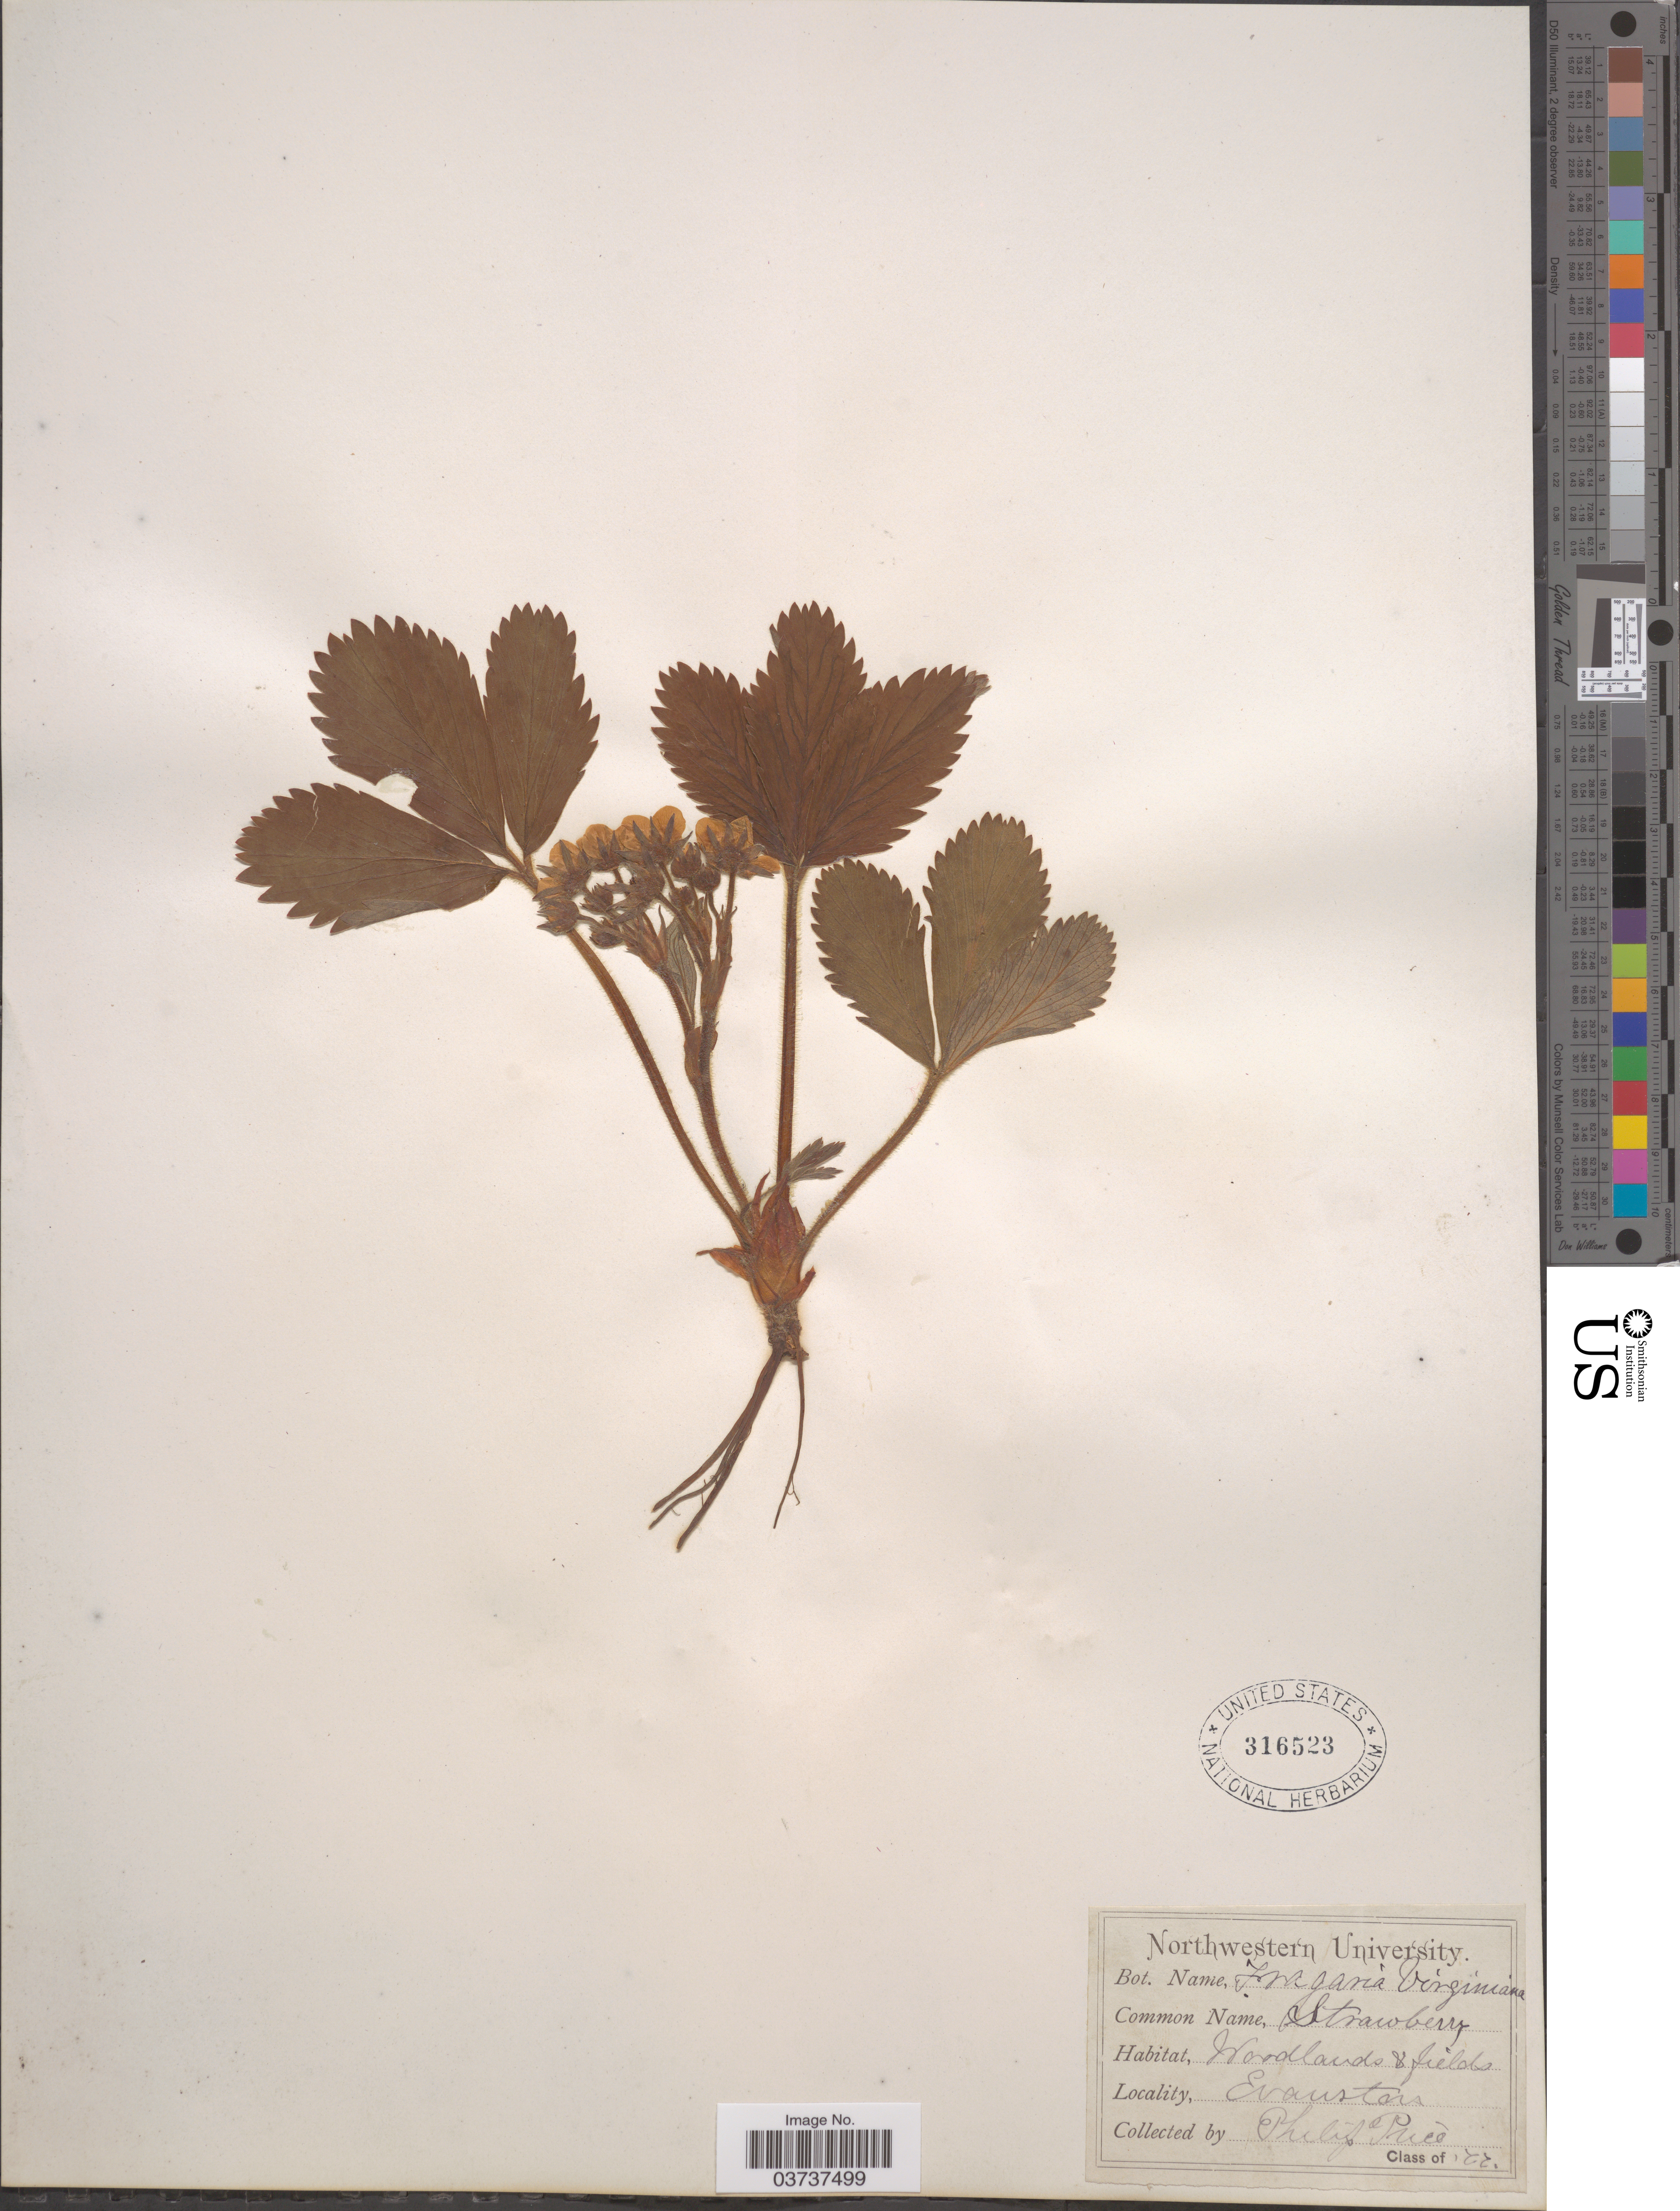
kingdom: Plantae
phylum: Tracheophyta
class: Magnoliopsida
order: Rosales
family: Rosaceae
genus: Fragaria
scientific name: Fragaria virginiana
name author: Mill.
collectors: P. Price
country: United States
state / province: Illinois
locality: Evanston.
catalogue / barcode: US 316523